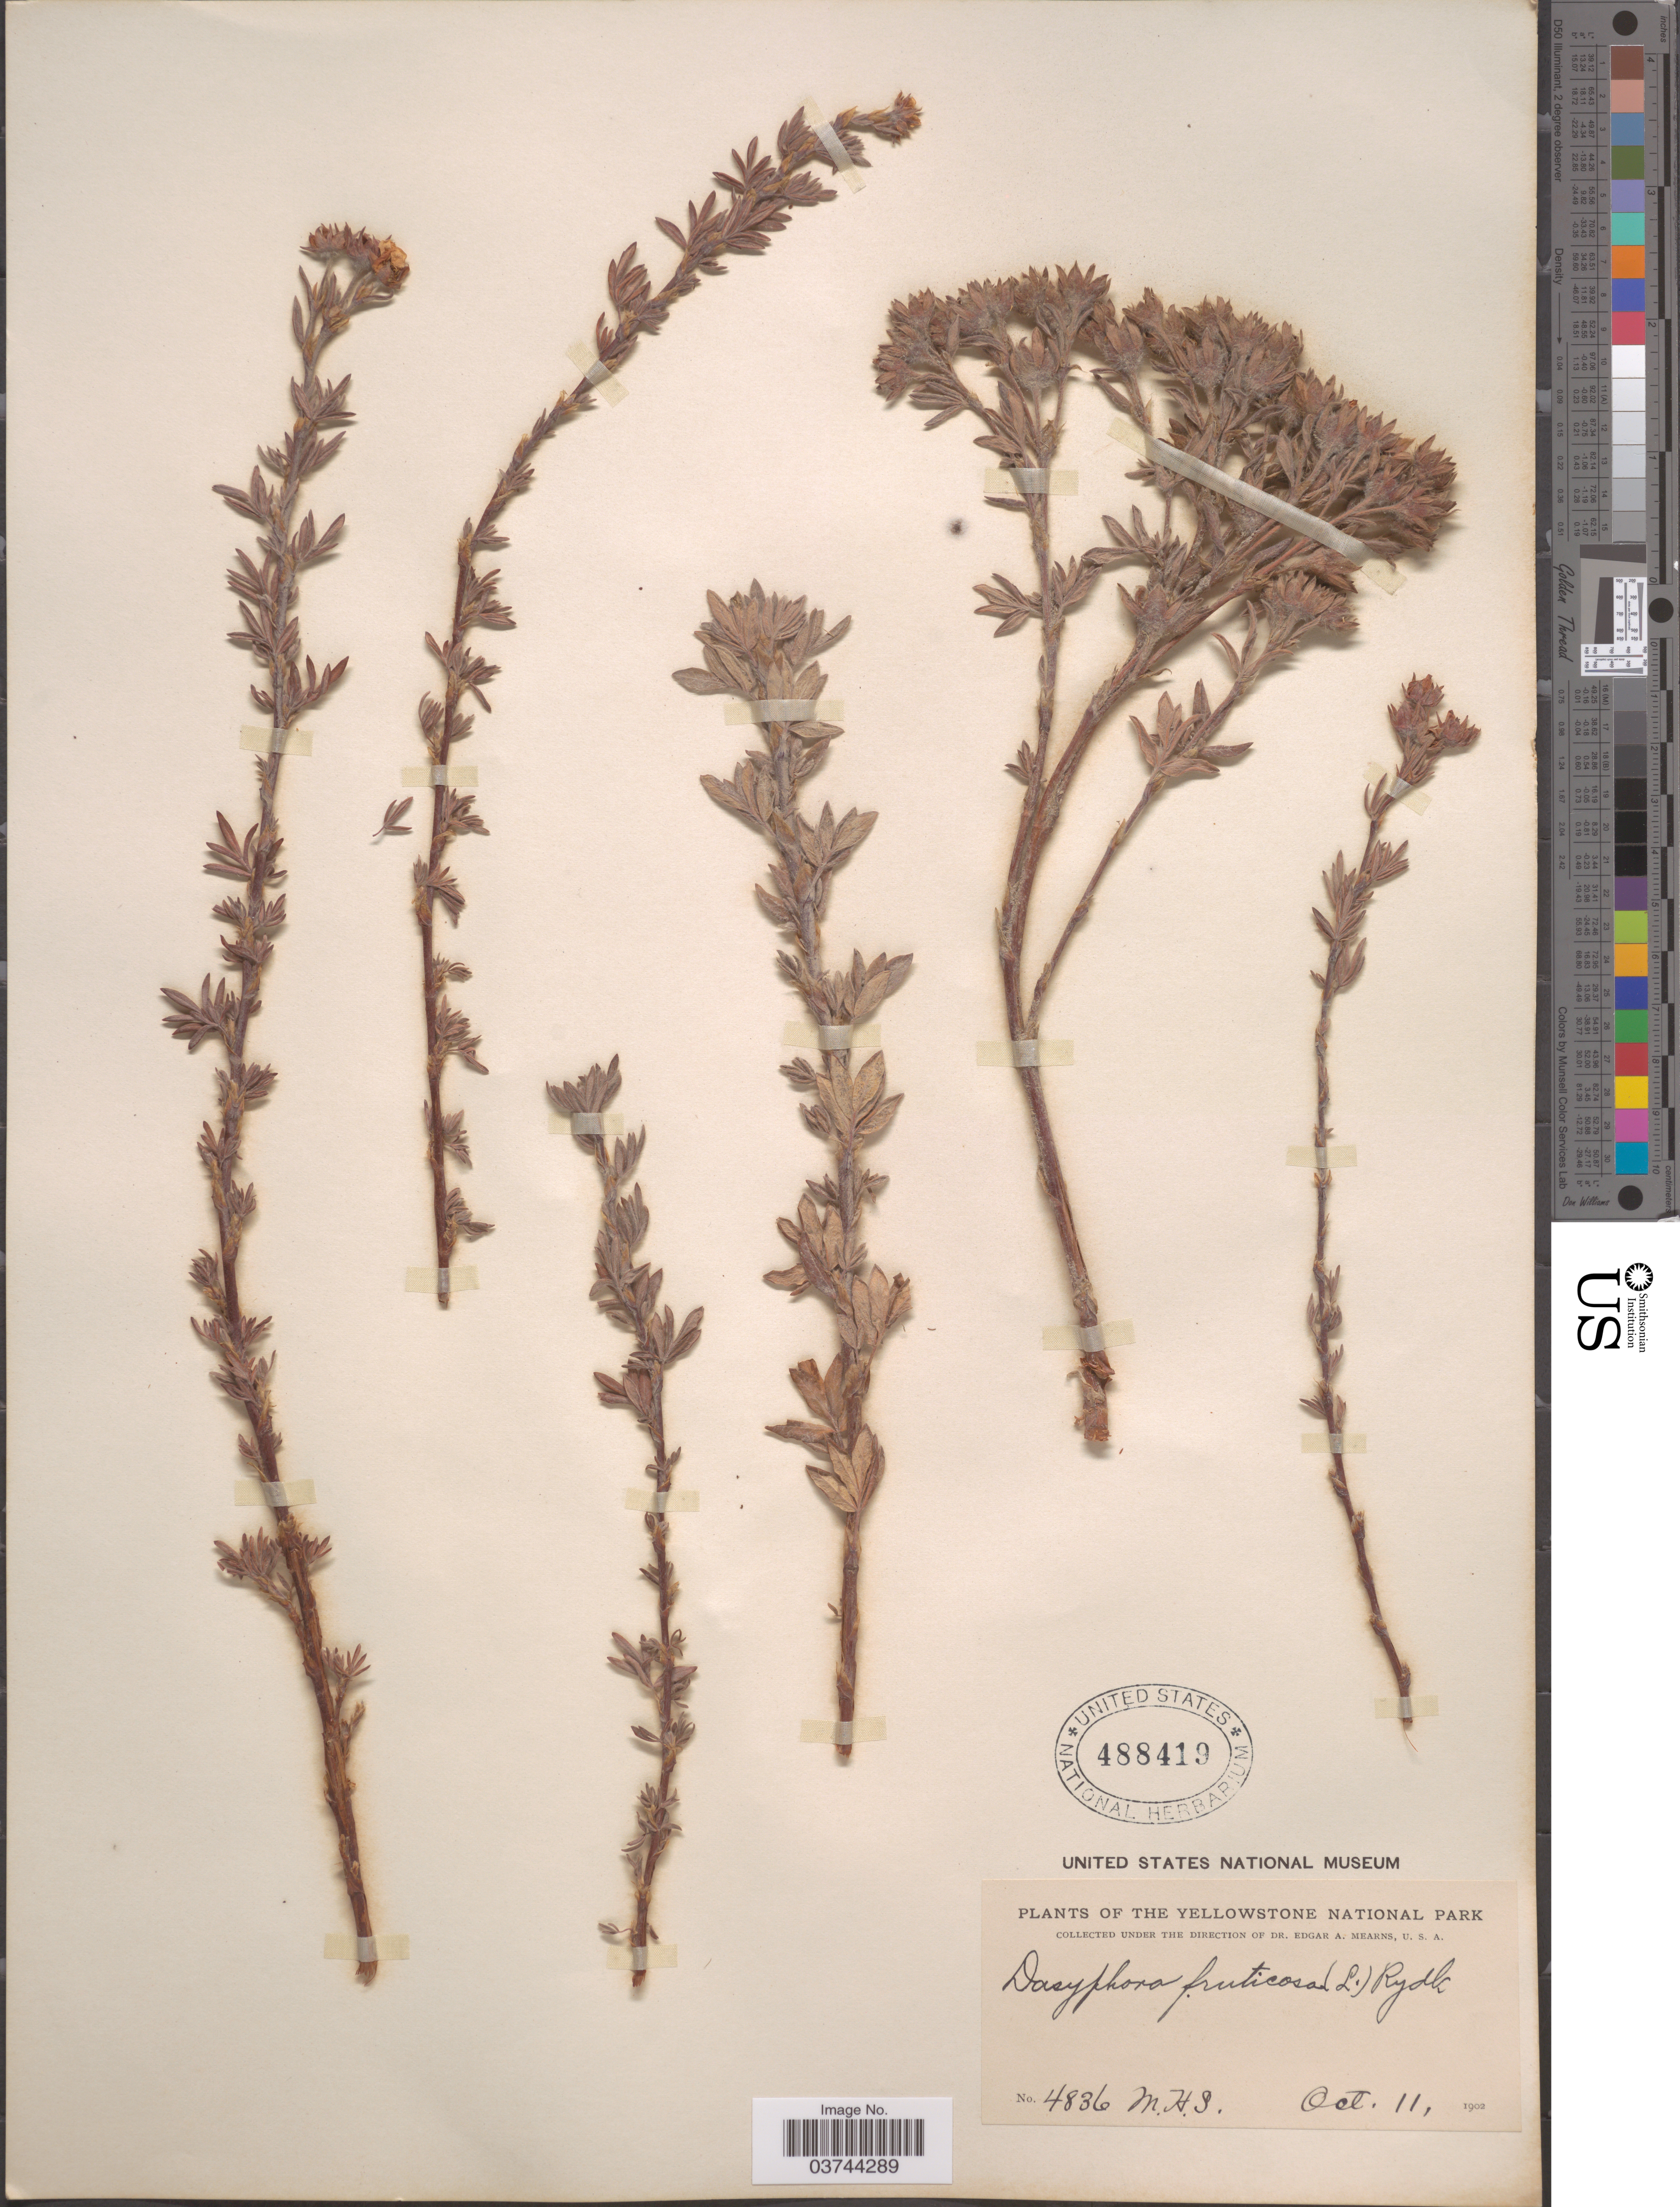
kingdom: Plantae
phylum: Tracheophyta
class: Magnoliopsida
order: Rosales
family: Rosaceae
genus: Dasiphora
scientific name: Dasiphora fruticosa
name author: (L.) Rydb.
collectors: M. H. S.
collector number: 4836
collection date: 1902-10-11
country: United States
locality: The Yellowstone National Park.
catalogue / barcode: US 488419